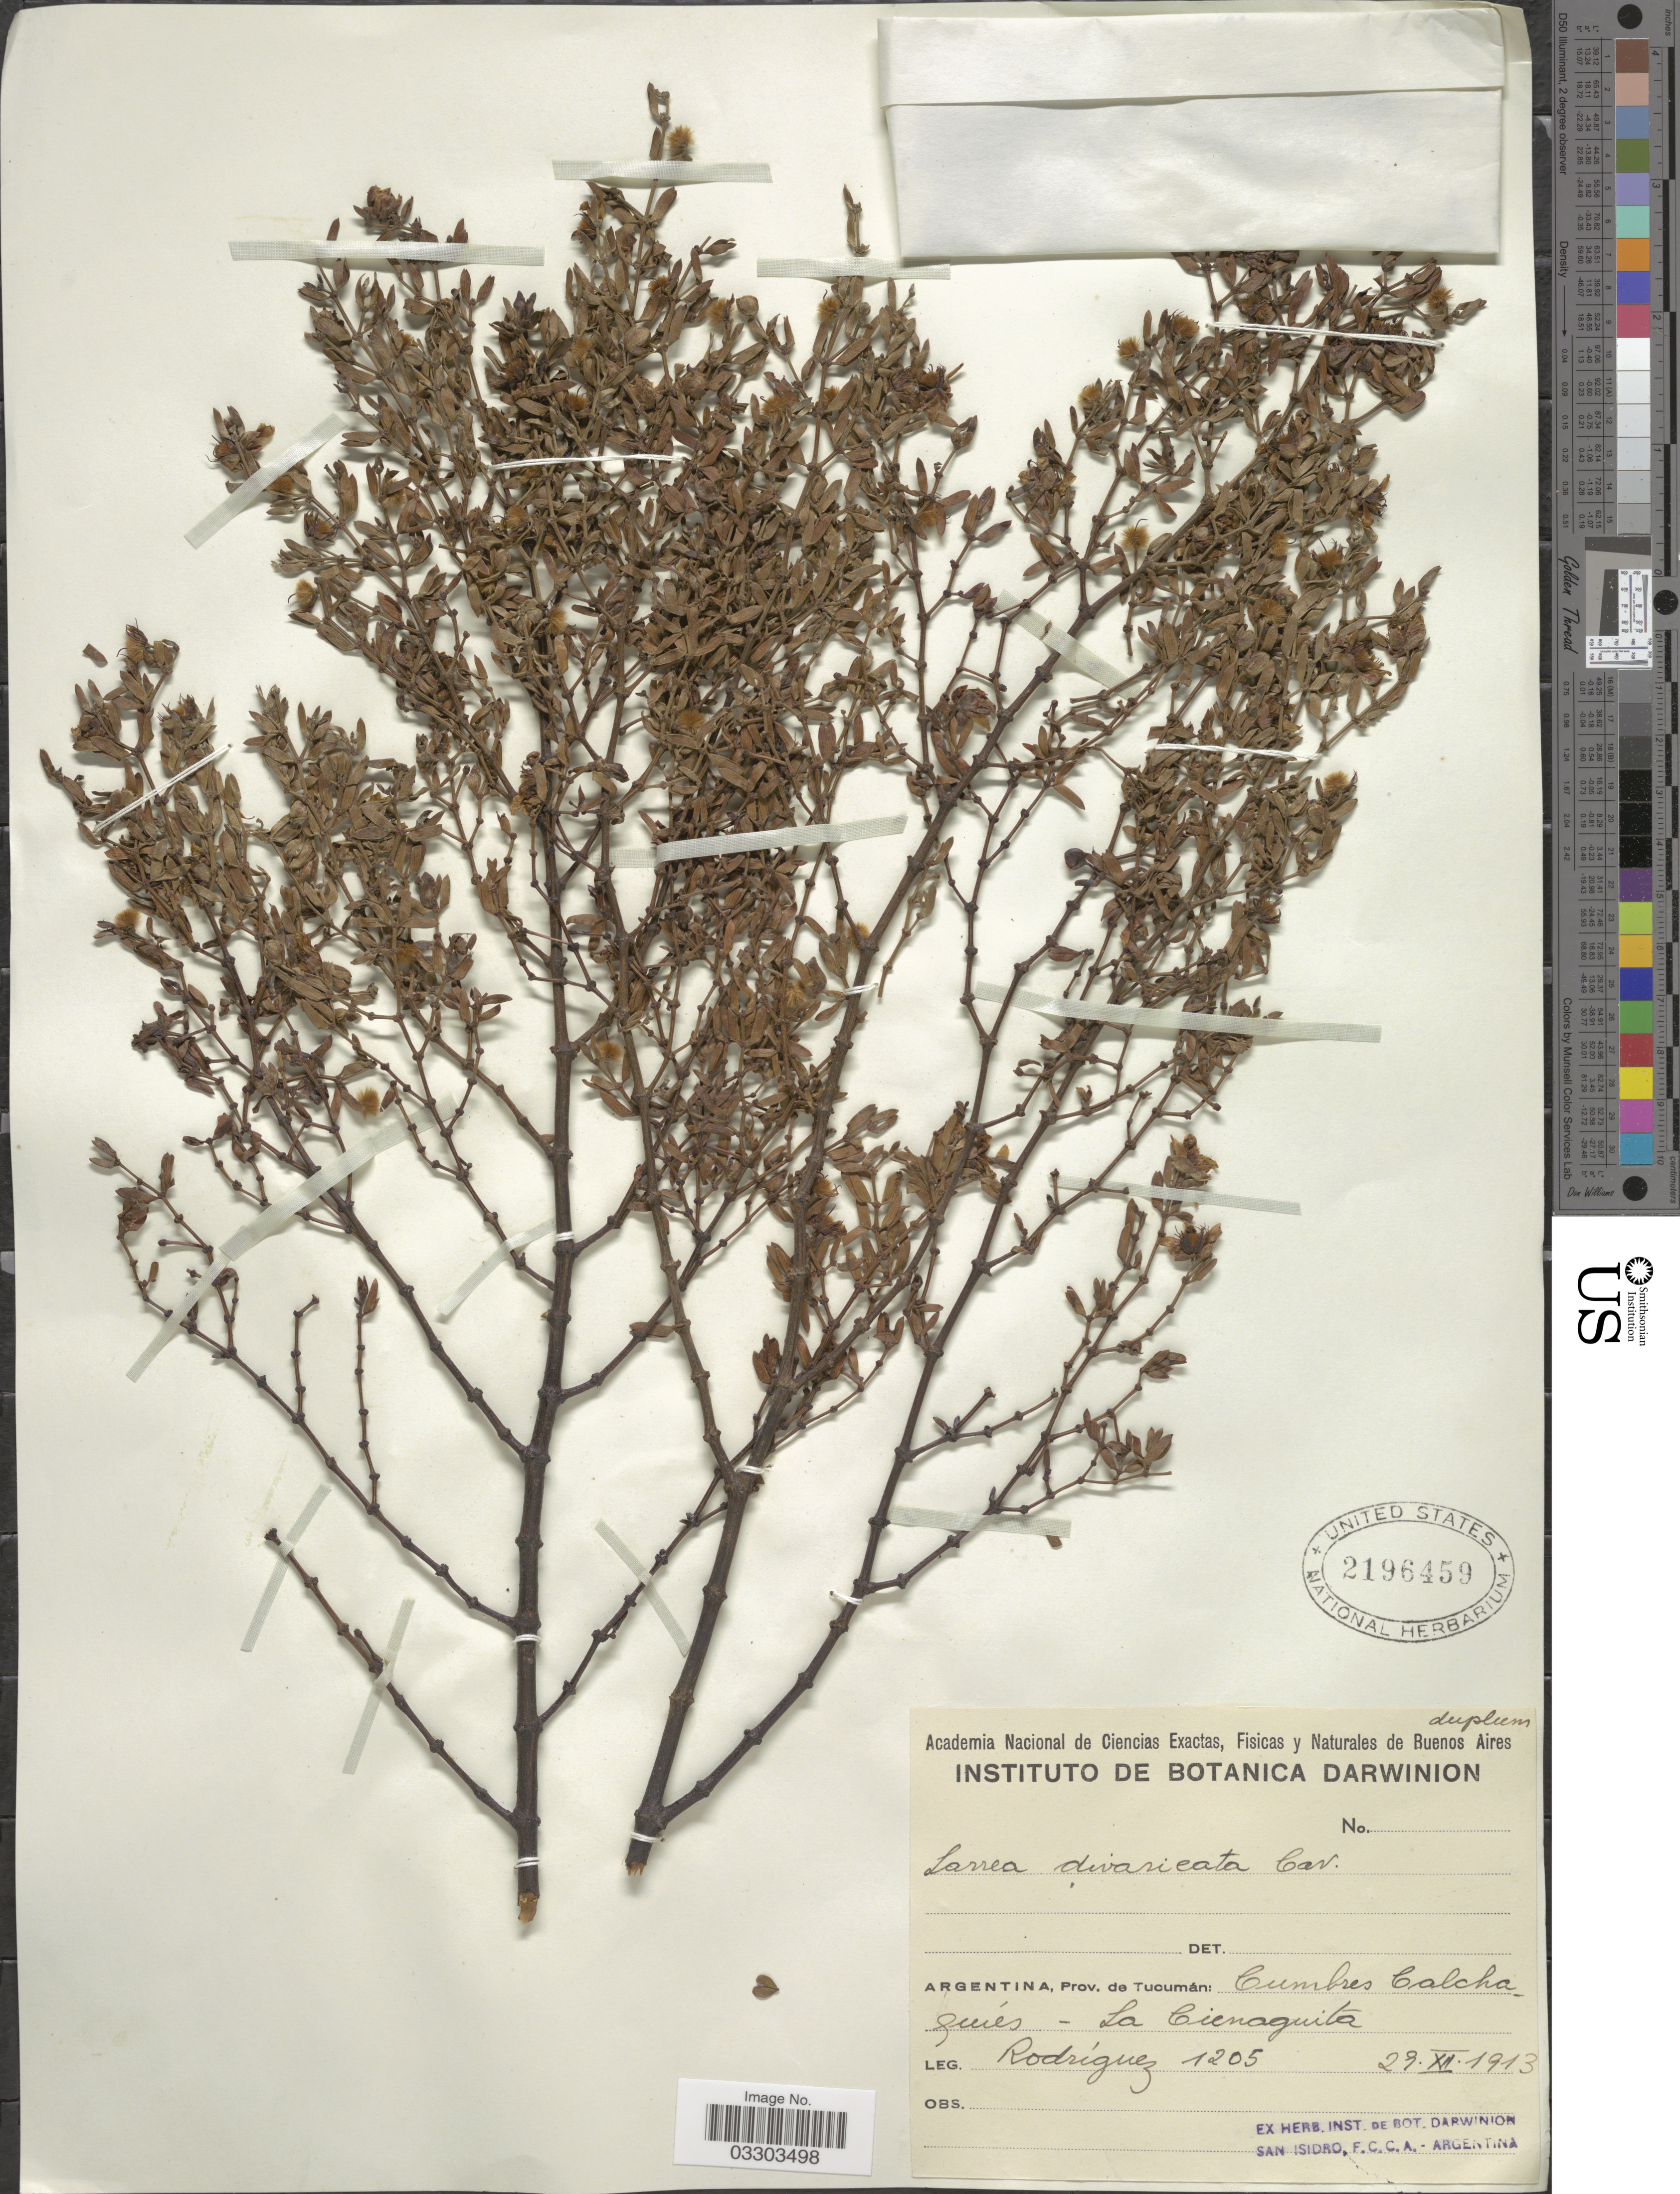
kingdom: Plantae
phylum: Tracheophyta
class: Magnoliopsida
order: Zygophyllales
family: Zygophyllaceae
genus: Larrea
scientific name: Larrea divaricata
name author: Cav.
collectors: Rodriguez, --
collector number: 1205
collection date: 1913-11-29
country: Argentina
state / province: Tucuman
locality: Cumbres Calchaquiés - La Cienaguita.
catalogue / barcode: US 2196459